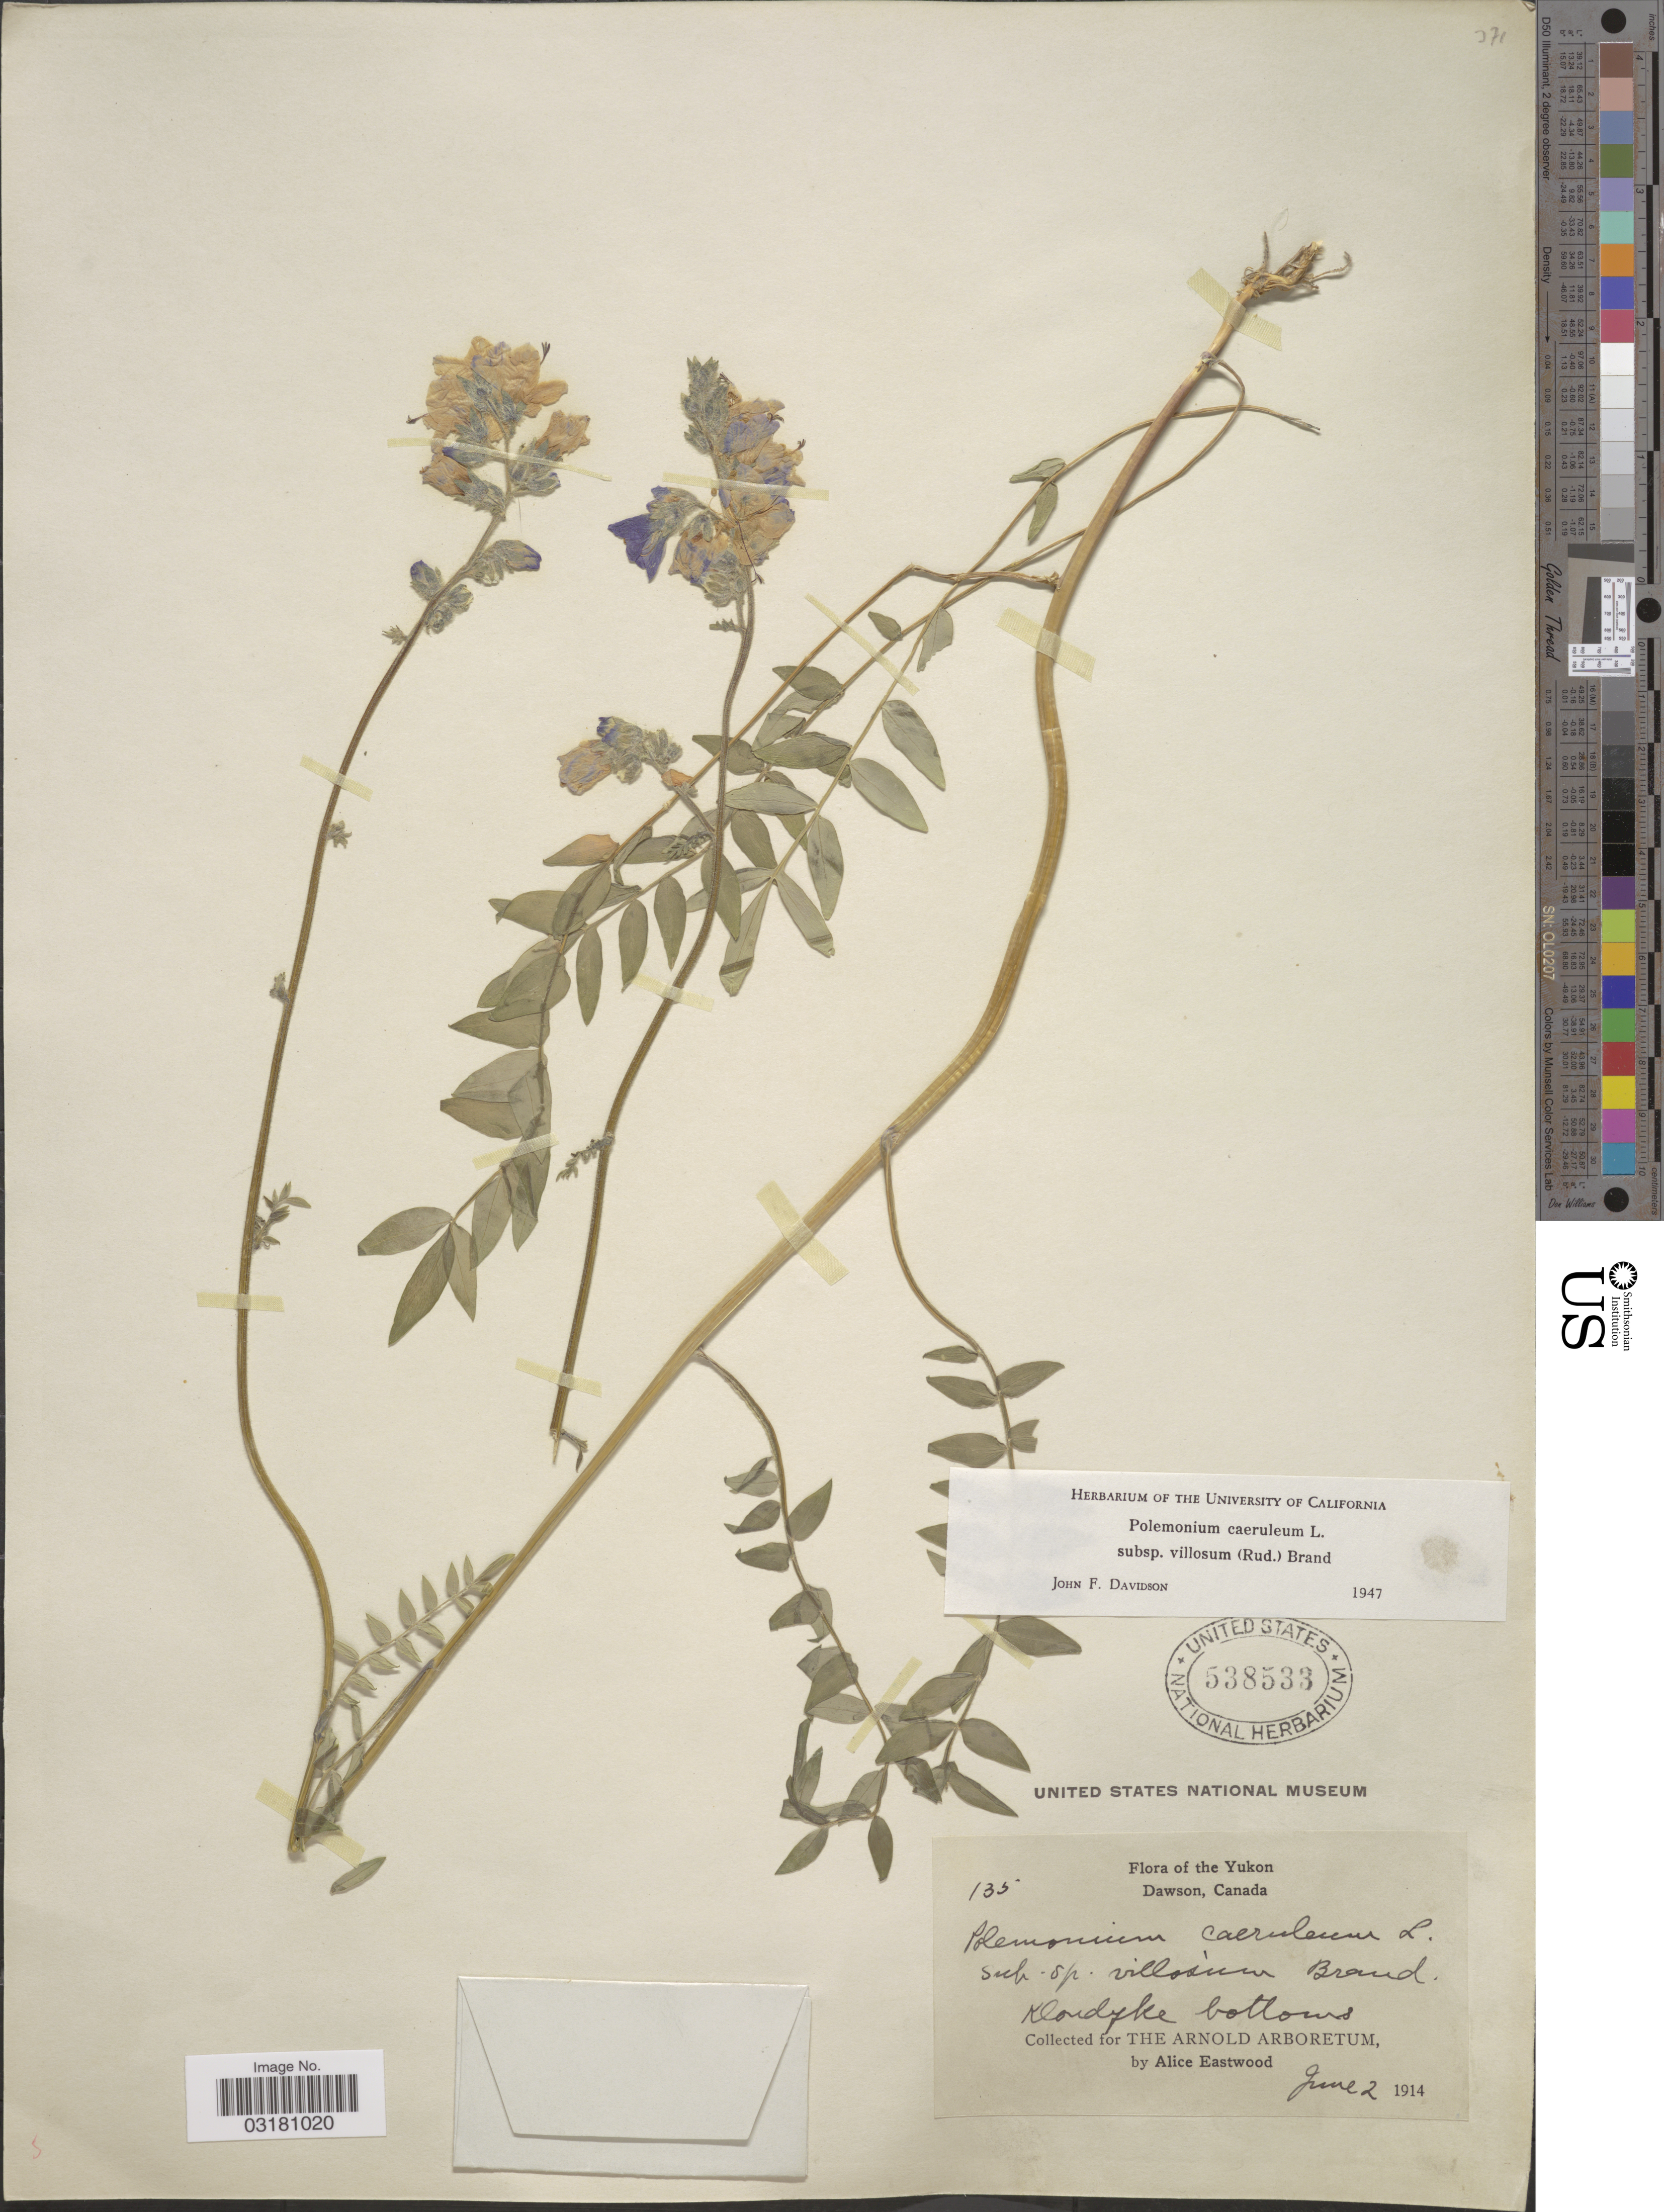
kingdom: Plantae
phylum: Tracheophyta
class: Magnoliopsida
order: Ericales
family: Polemoniaceae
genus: Polemonium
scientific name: Polemonium caeruleum subsp. villosum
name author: (Rudolph ex Georgi) Brand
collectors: A. Eastwood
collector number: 135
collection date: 1914-06-02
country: Canada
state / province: Yukon Territory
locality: Yukon. Dawson. Klondyke bottoms.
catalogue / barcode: US 538533